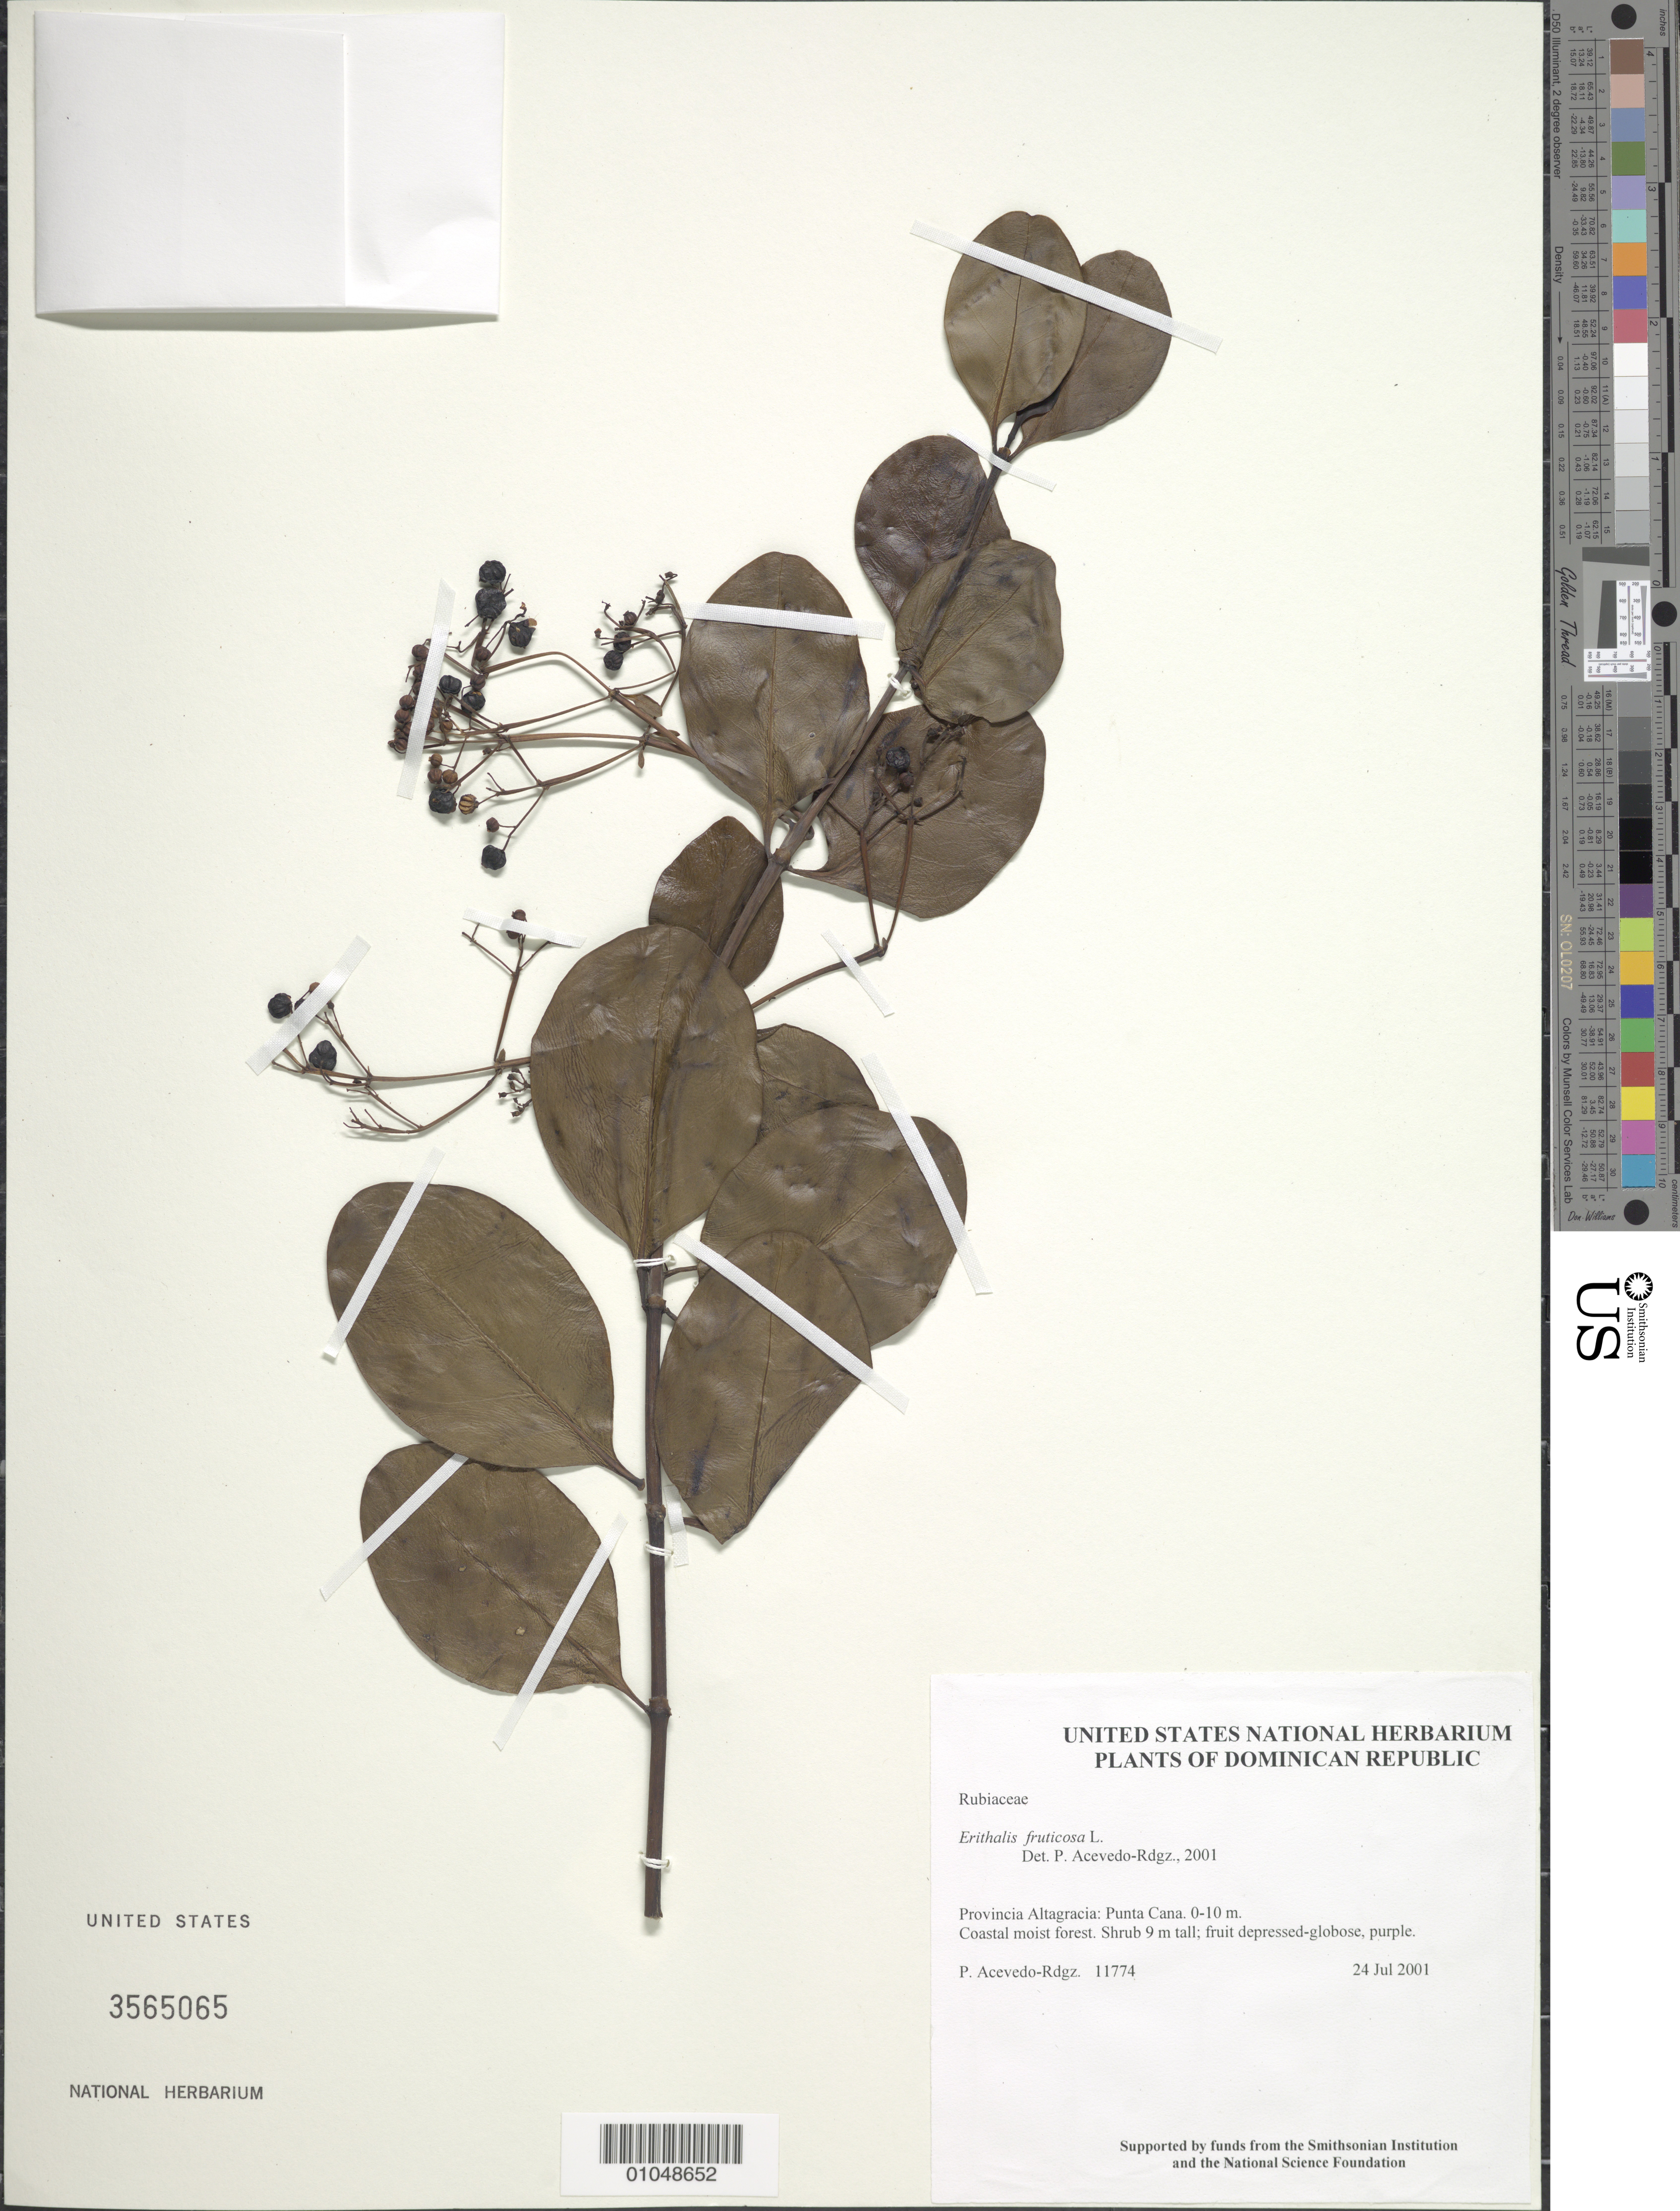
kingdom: Plantae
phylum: Tracheophyta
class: Magnoliopsida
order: Gentianales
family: Rubiaceae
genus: Erithalis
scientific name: Erithalis fruticosa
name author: L.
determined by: Acevedo-Rodríguez, P., (BOT), Smithsonian Institution - National Museum of Natural History (UNITED STATES)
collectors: P. Acevedo-Rodr.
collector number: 11774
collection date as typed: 24 Jul 2001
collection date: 2001-07-24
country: Dominican Republic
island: Hispaniola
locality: Provincia Altagracia: Punta Cana.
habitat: Coastal moist forest.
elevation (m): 0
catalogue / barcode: US 3565065